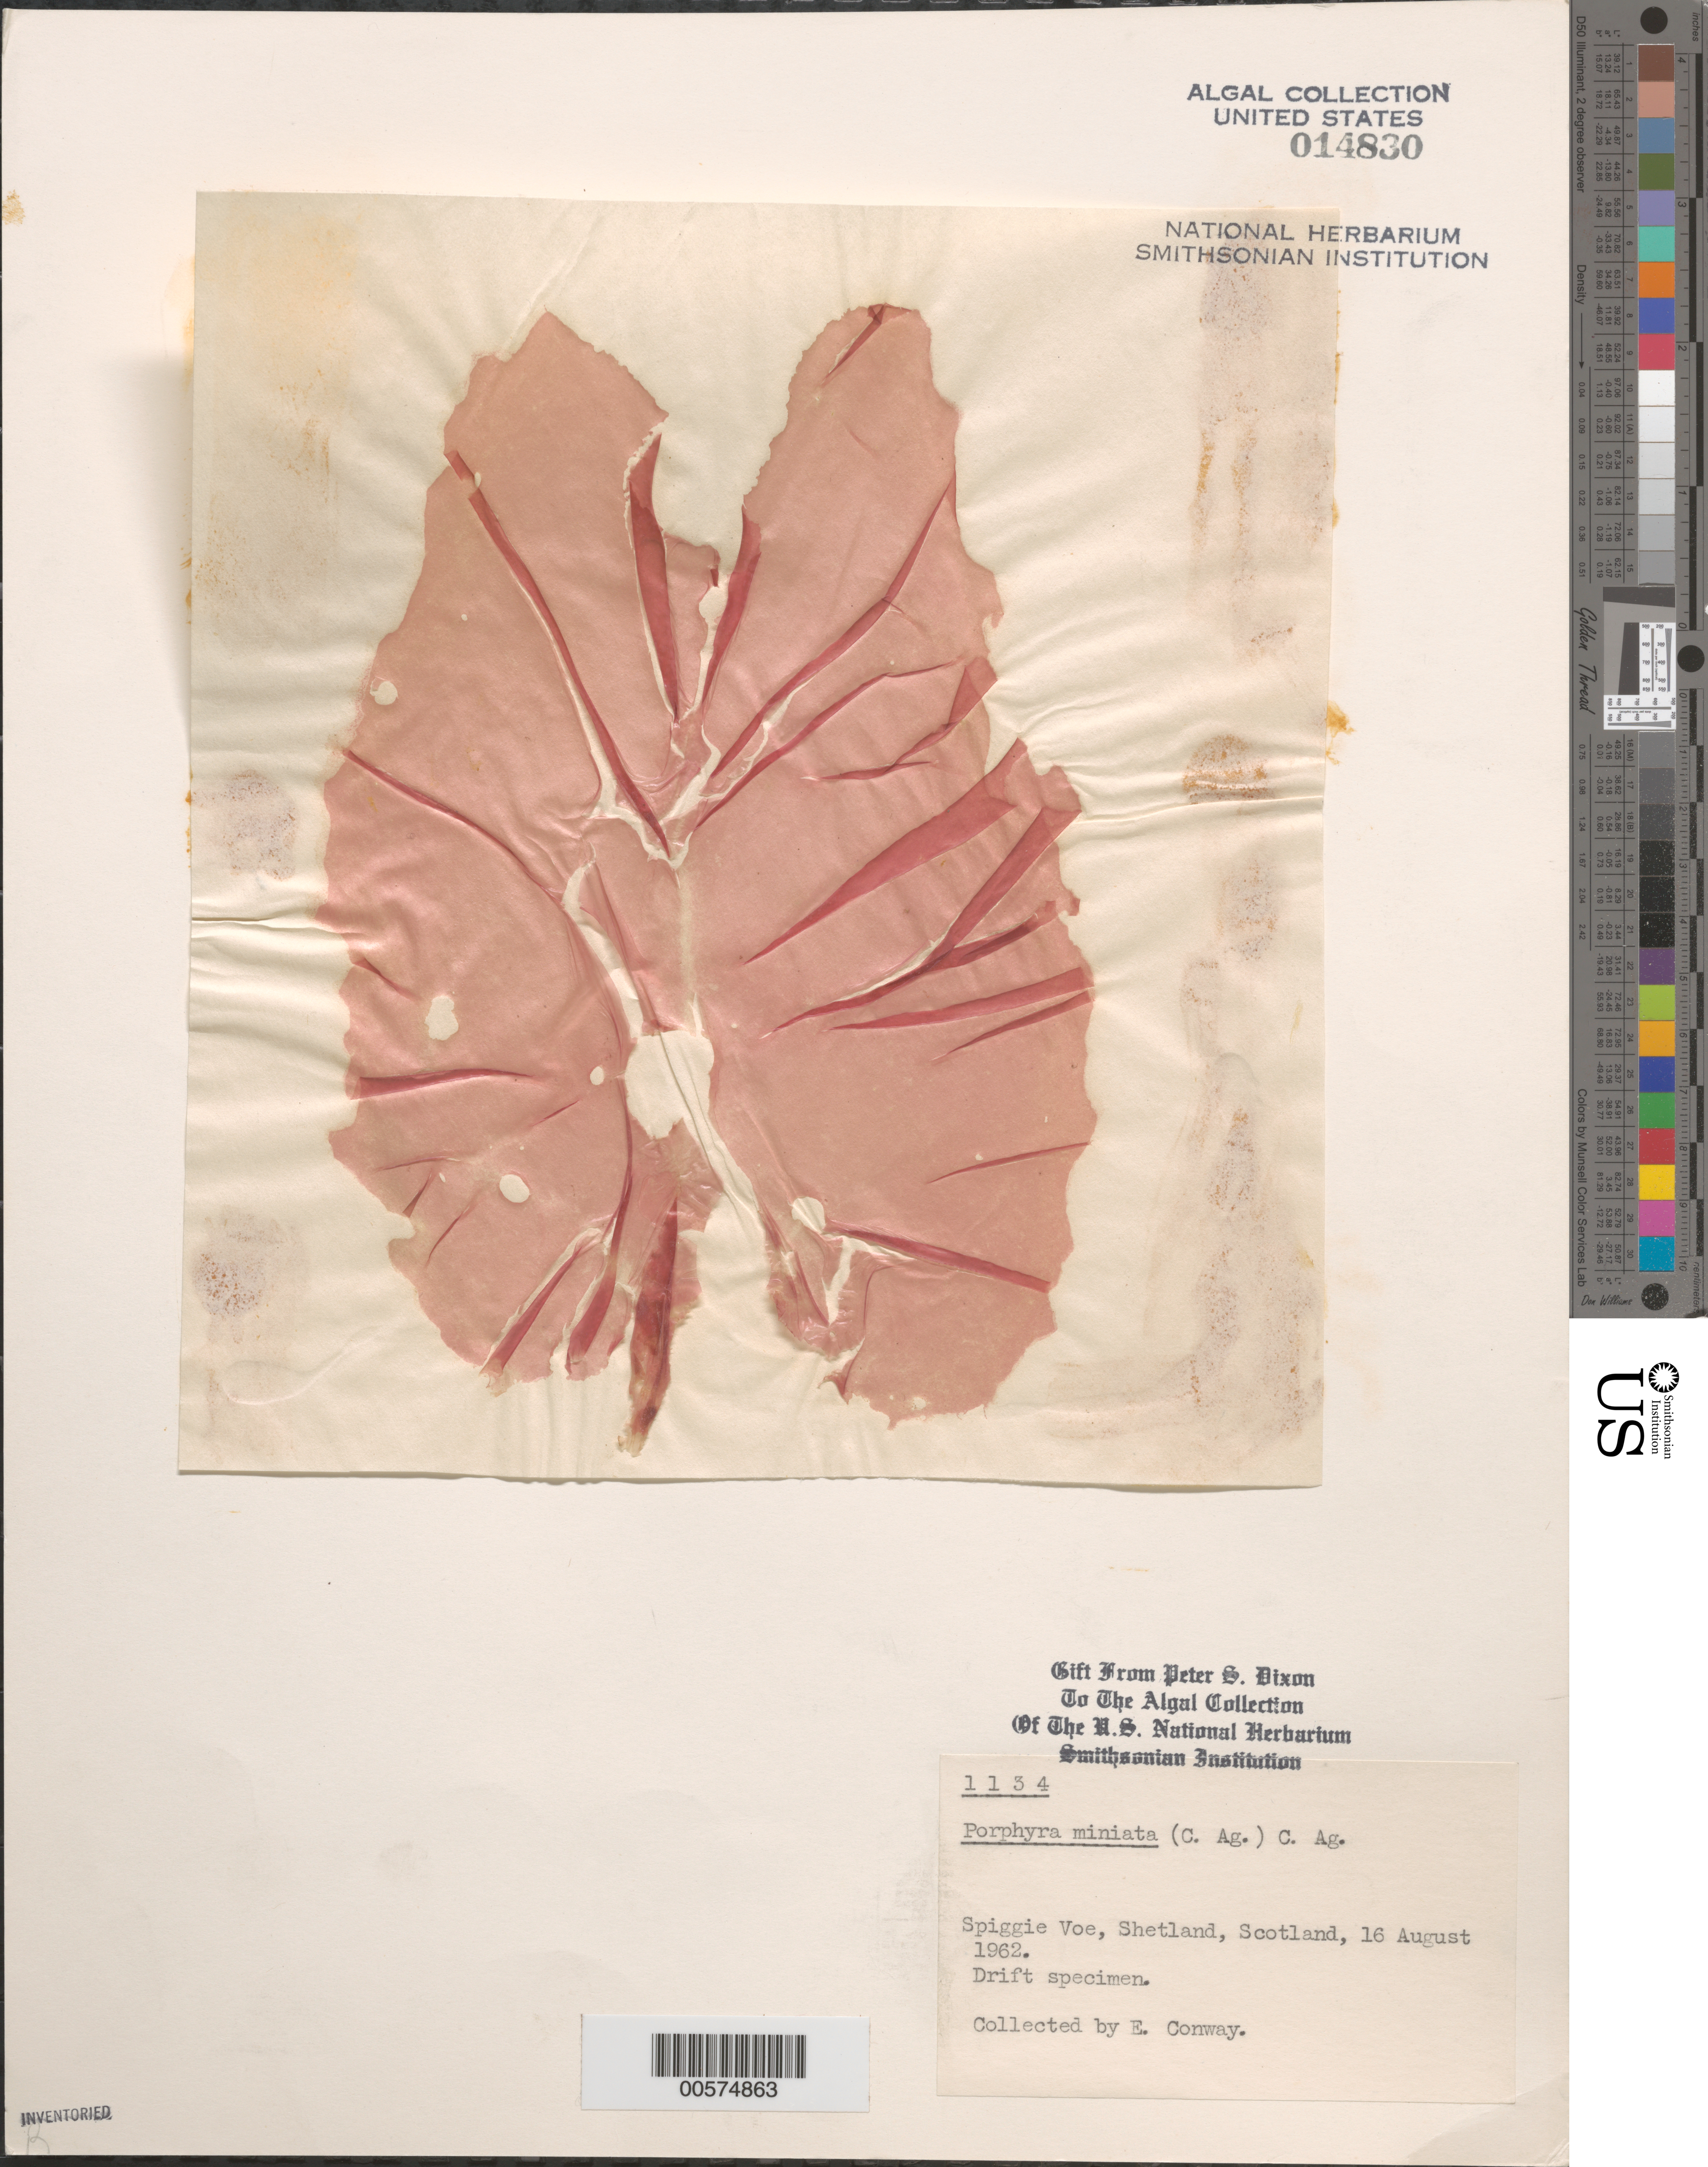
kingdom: Plantae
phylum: Rhodophyta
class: Bangiophyceae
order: Bangiales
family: Bangiaceae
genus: Wildemania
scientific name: Wildemania miniata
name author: (C. Agardh) Foslie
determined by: Algae name updating Project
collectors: E. Conway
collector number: PSD 1134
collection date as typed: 16 Aug 1962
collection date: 1962-08-16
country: United Kingdom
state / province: Scotland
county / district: Shetland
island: Mainland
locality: Spiggie Voe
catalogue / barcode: US 14830